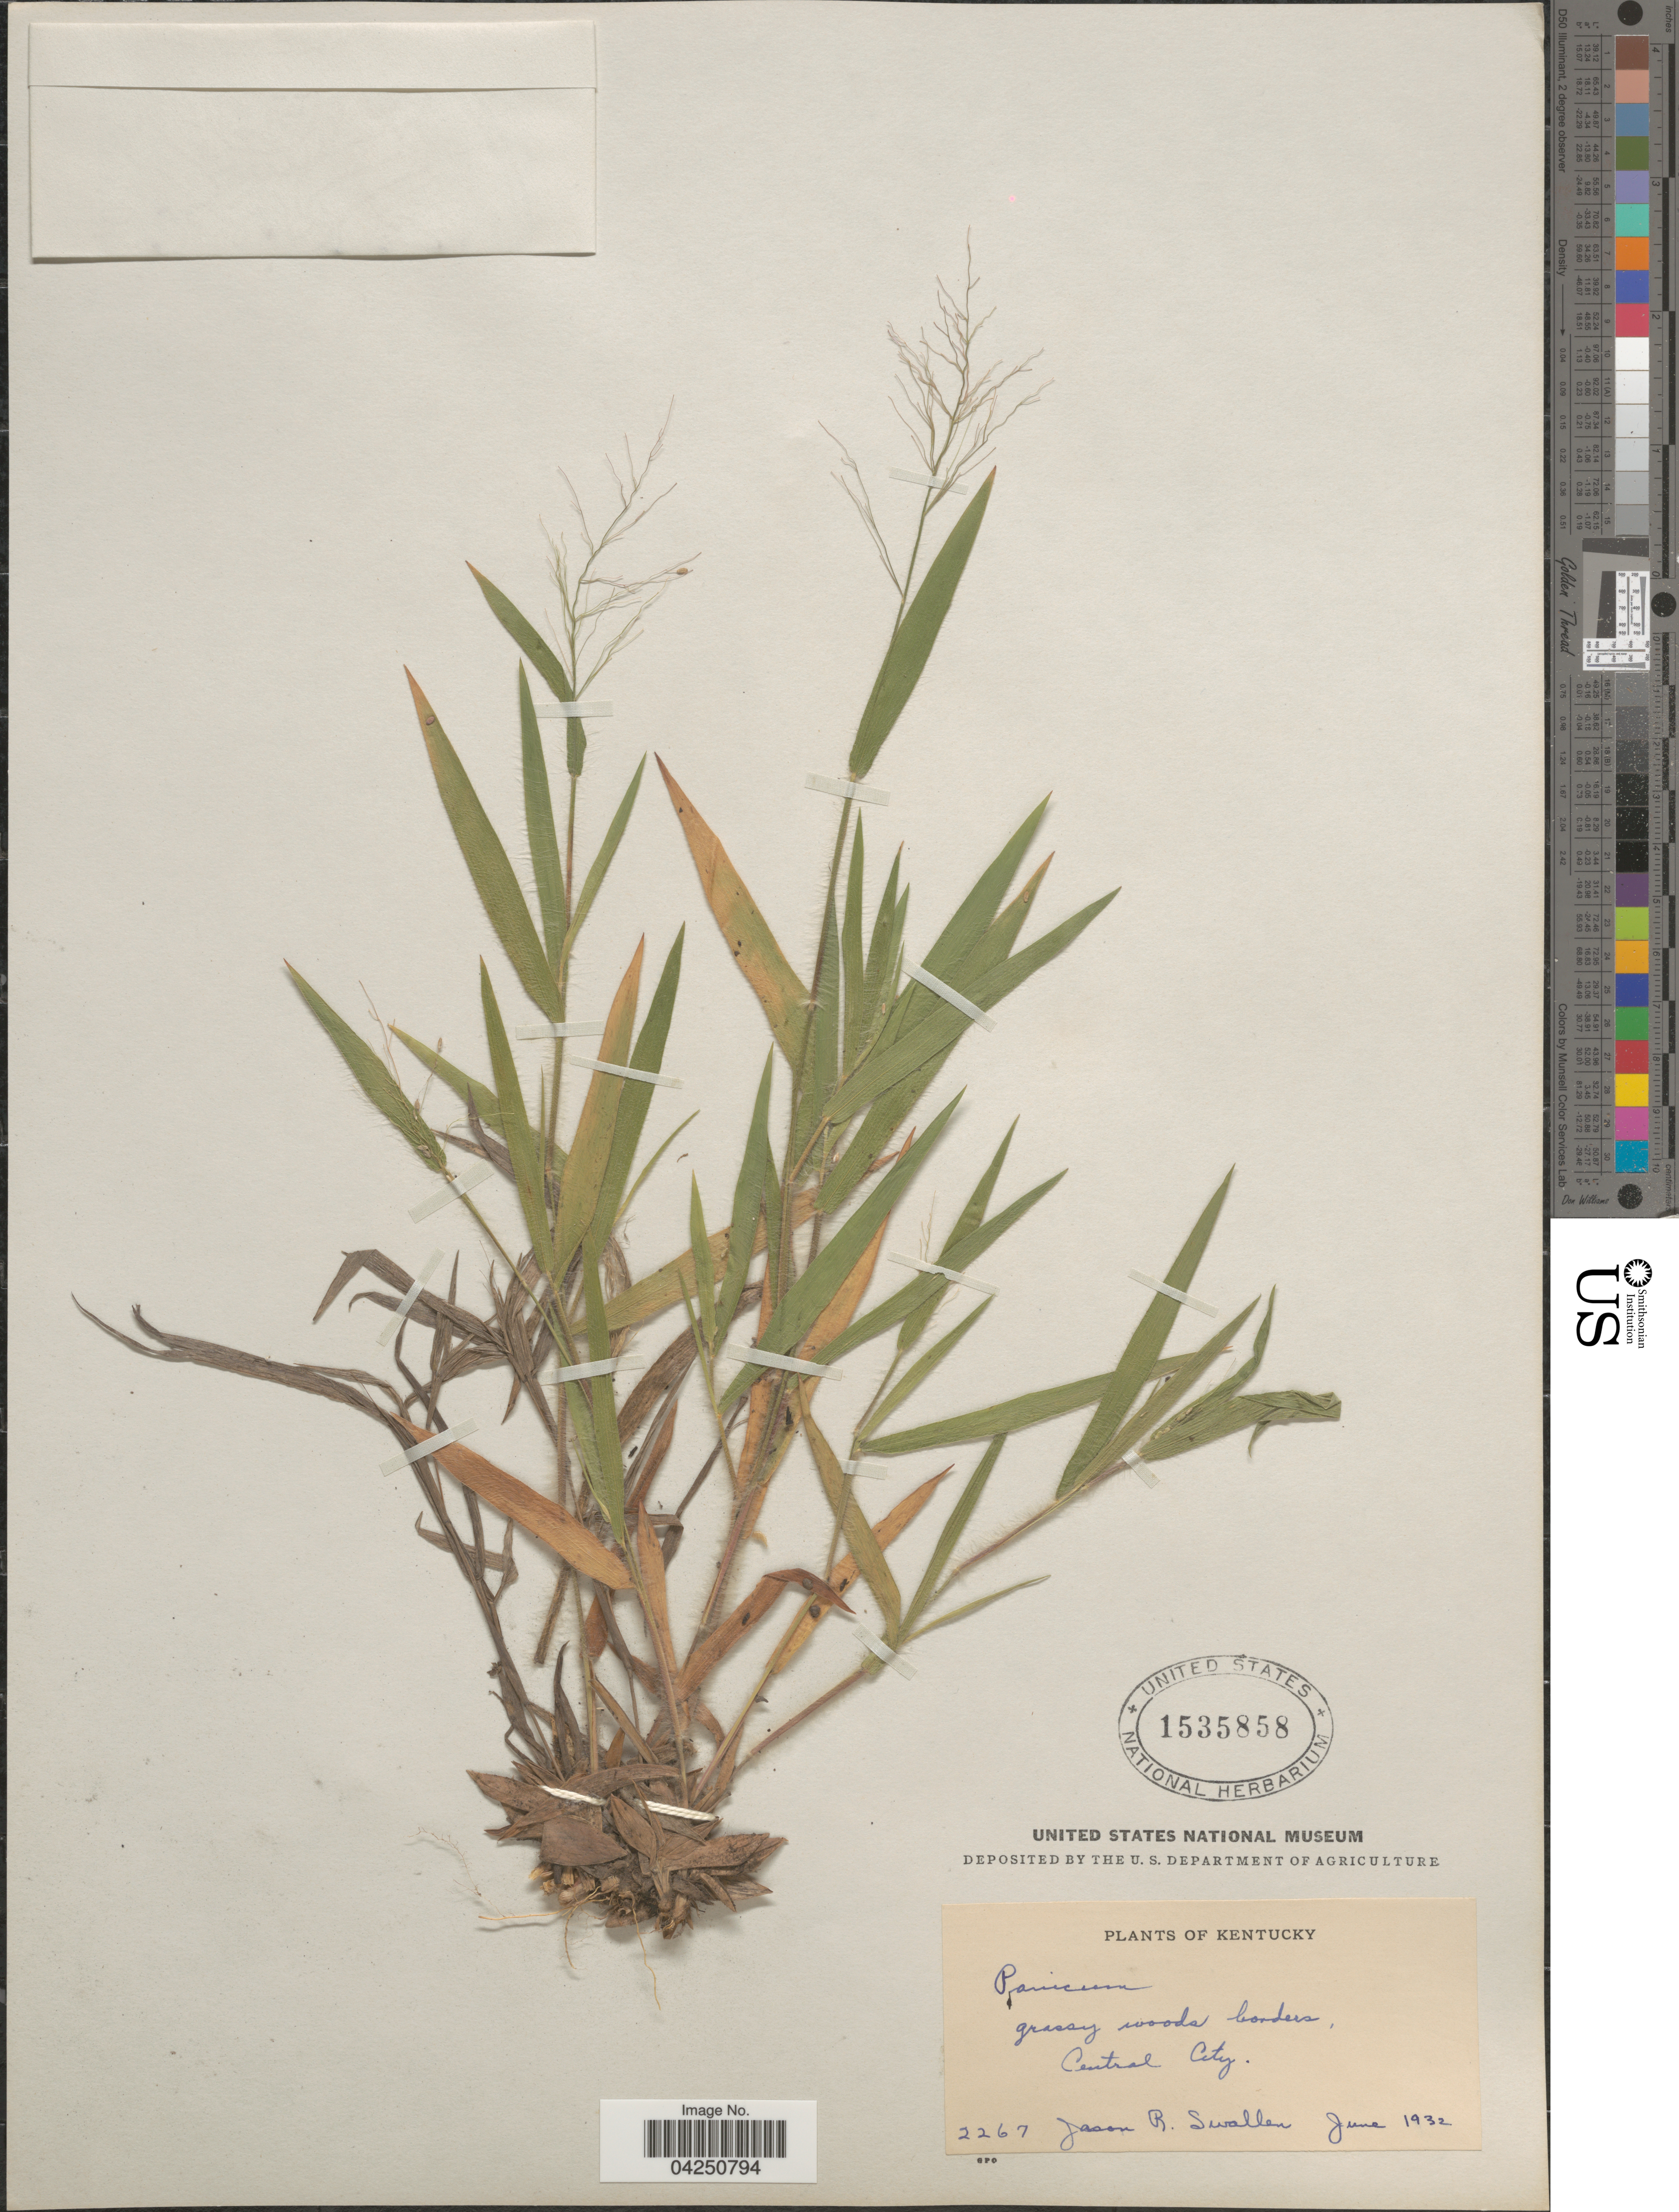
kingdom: Plantae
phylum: Tracheophyta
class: Liliopsida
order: Poales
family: Poaceae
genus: Dichanthelium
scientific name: Dichanthelium acuminatum var. acuminatum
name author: (Sw.) Gould & C.A. Clark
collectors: J. R. Swallen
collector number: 2267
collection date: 1931-06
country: United States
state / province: Kentucky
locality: Grassy woods borders, Central City.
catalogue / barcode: US 1535858